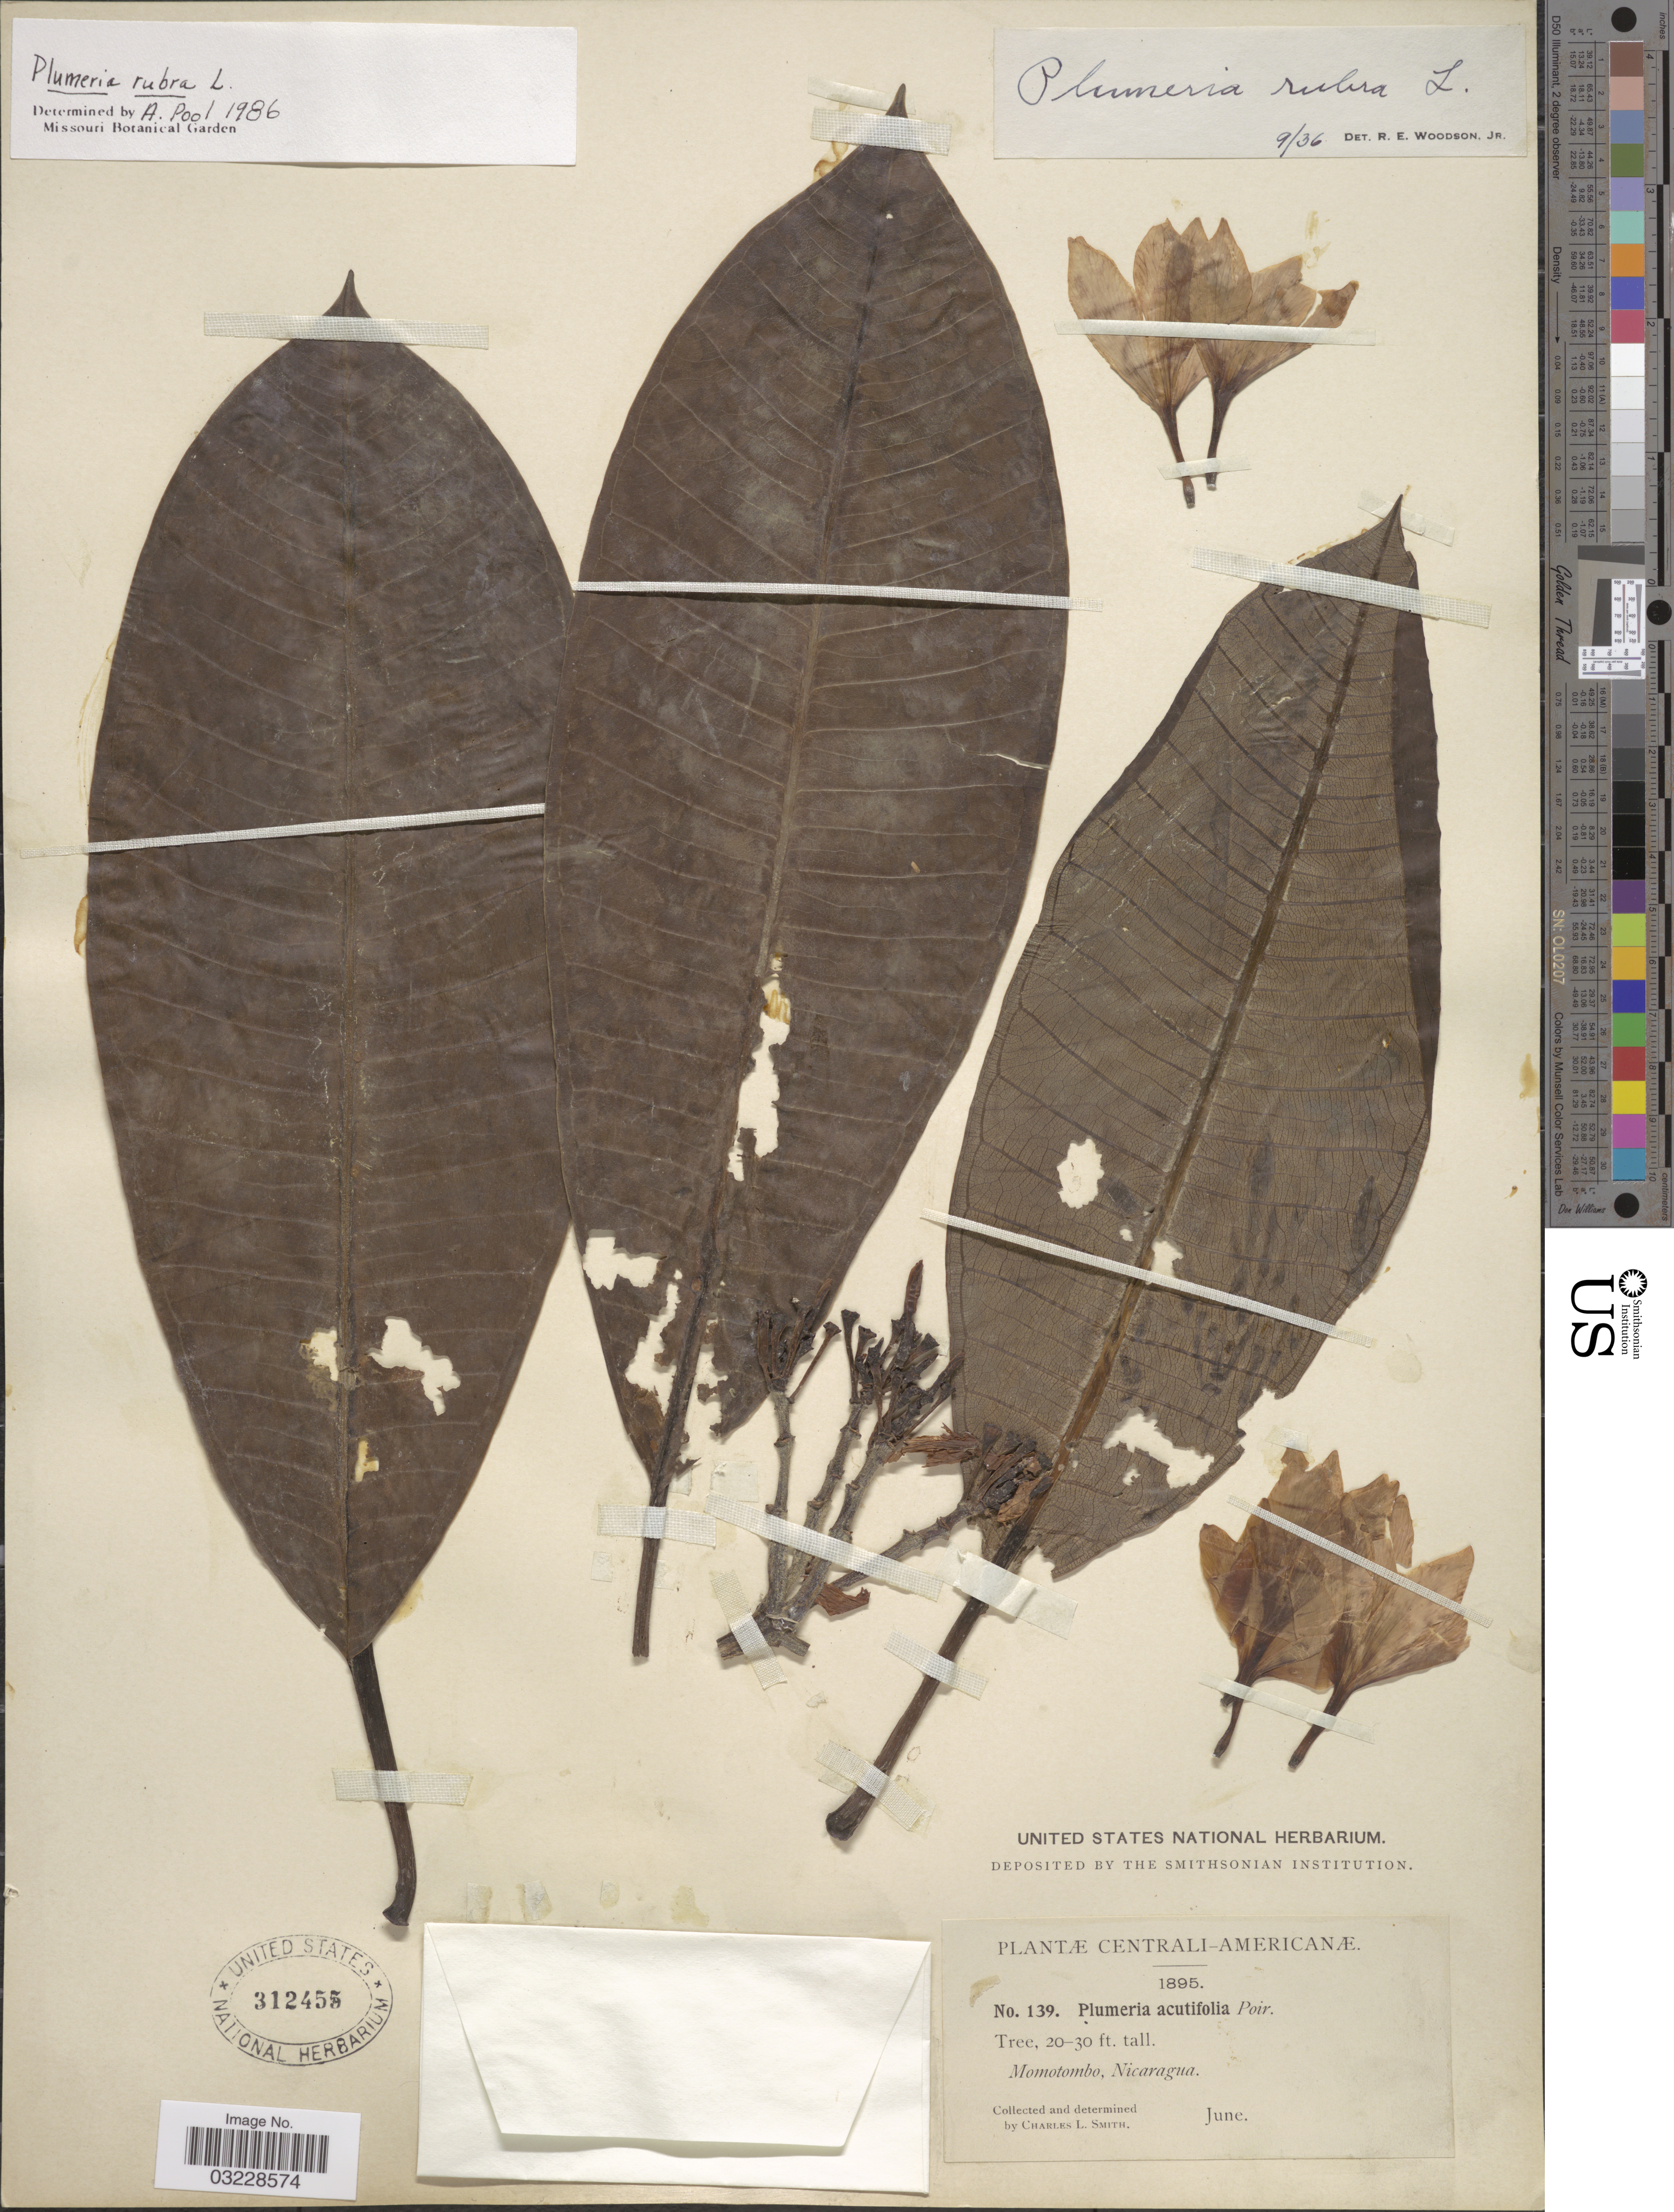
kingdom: Plantae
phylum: Tracheophyta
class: Magnoliopsida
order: Gentianales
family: Apocynaceae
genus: Plumeria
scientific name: Plumeria rubra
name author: L.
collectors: C. L. Smith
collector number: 139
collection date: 1895-06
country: Nicaragua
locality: Momotombo, Nicaragua.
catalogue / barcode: US 312455